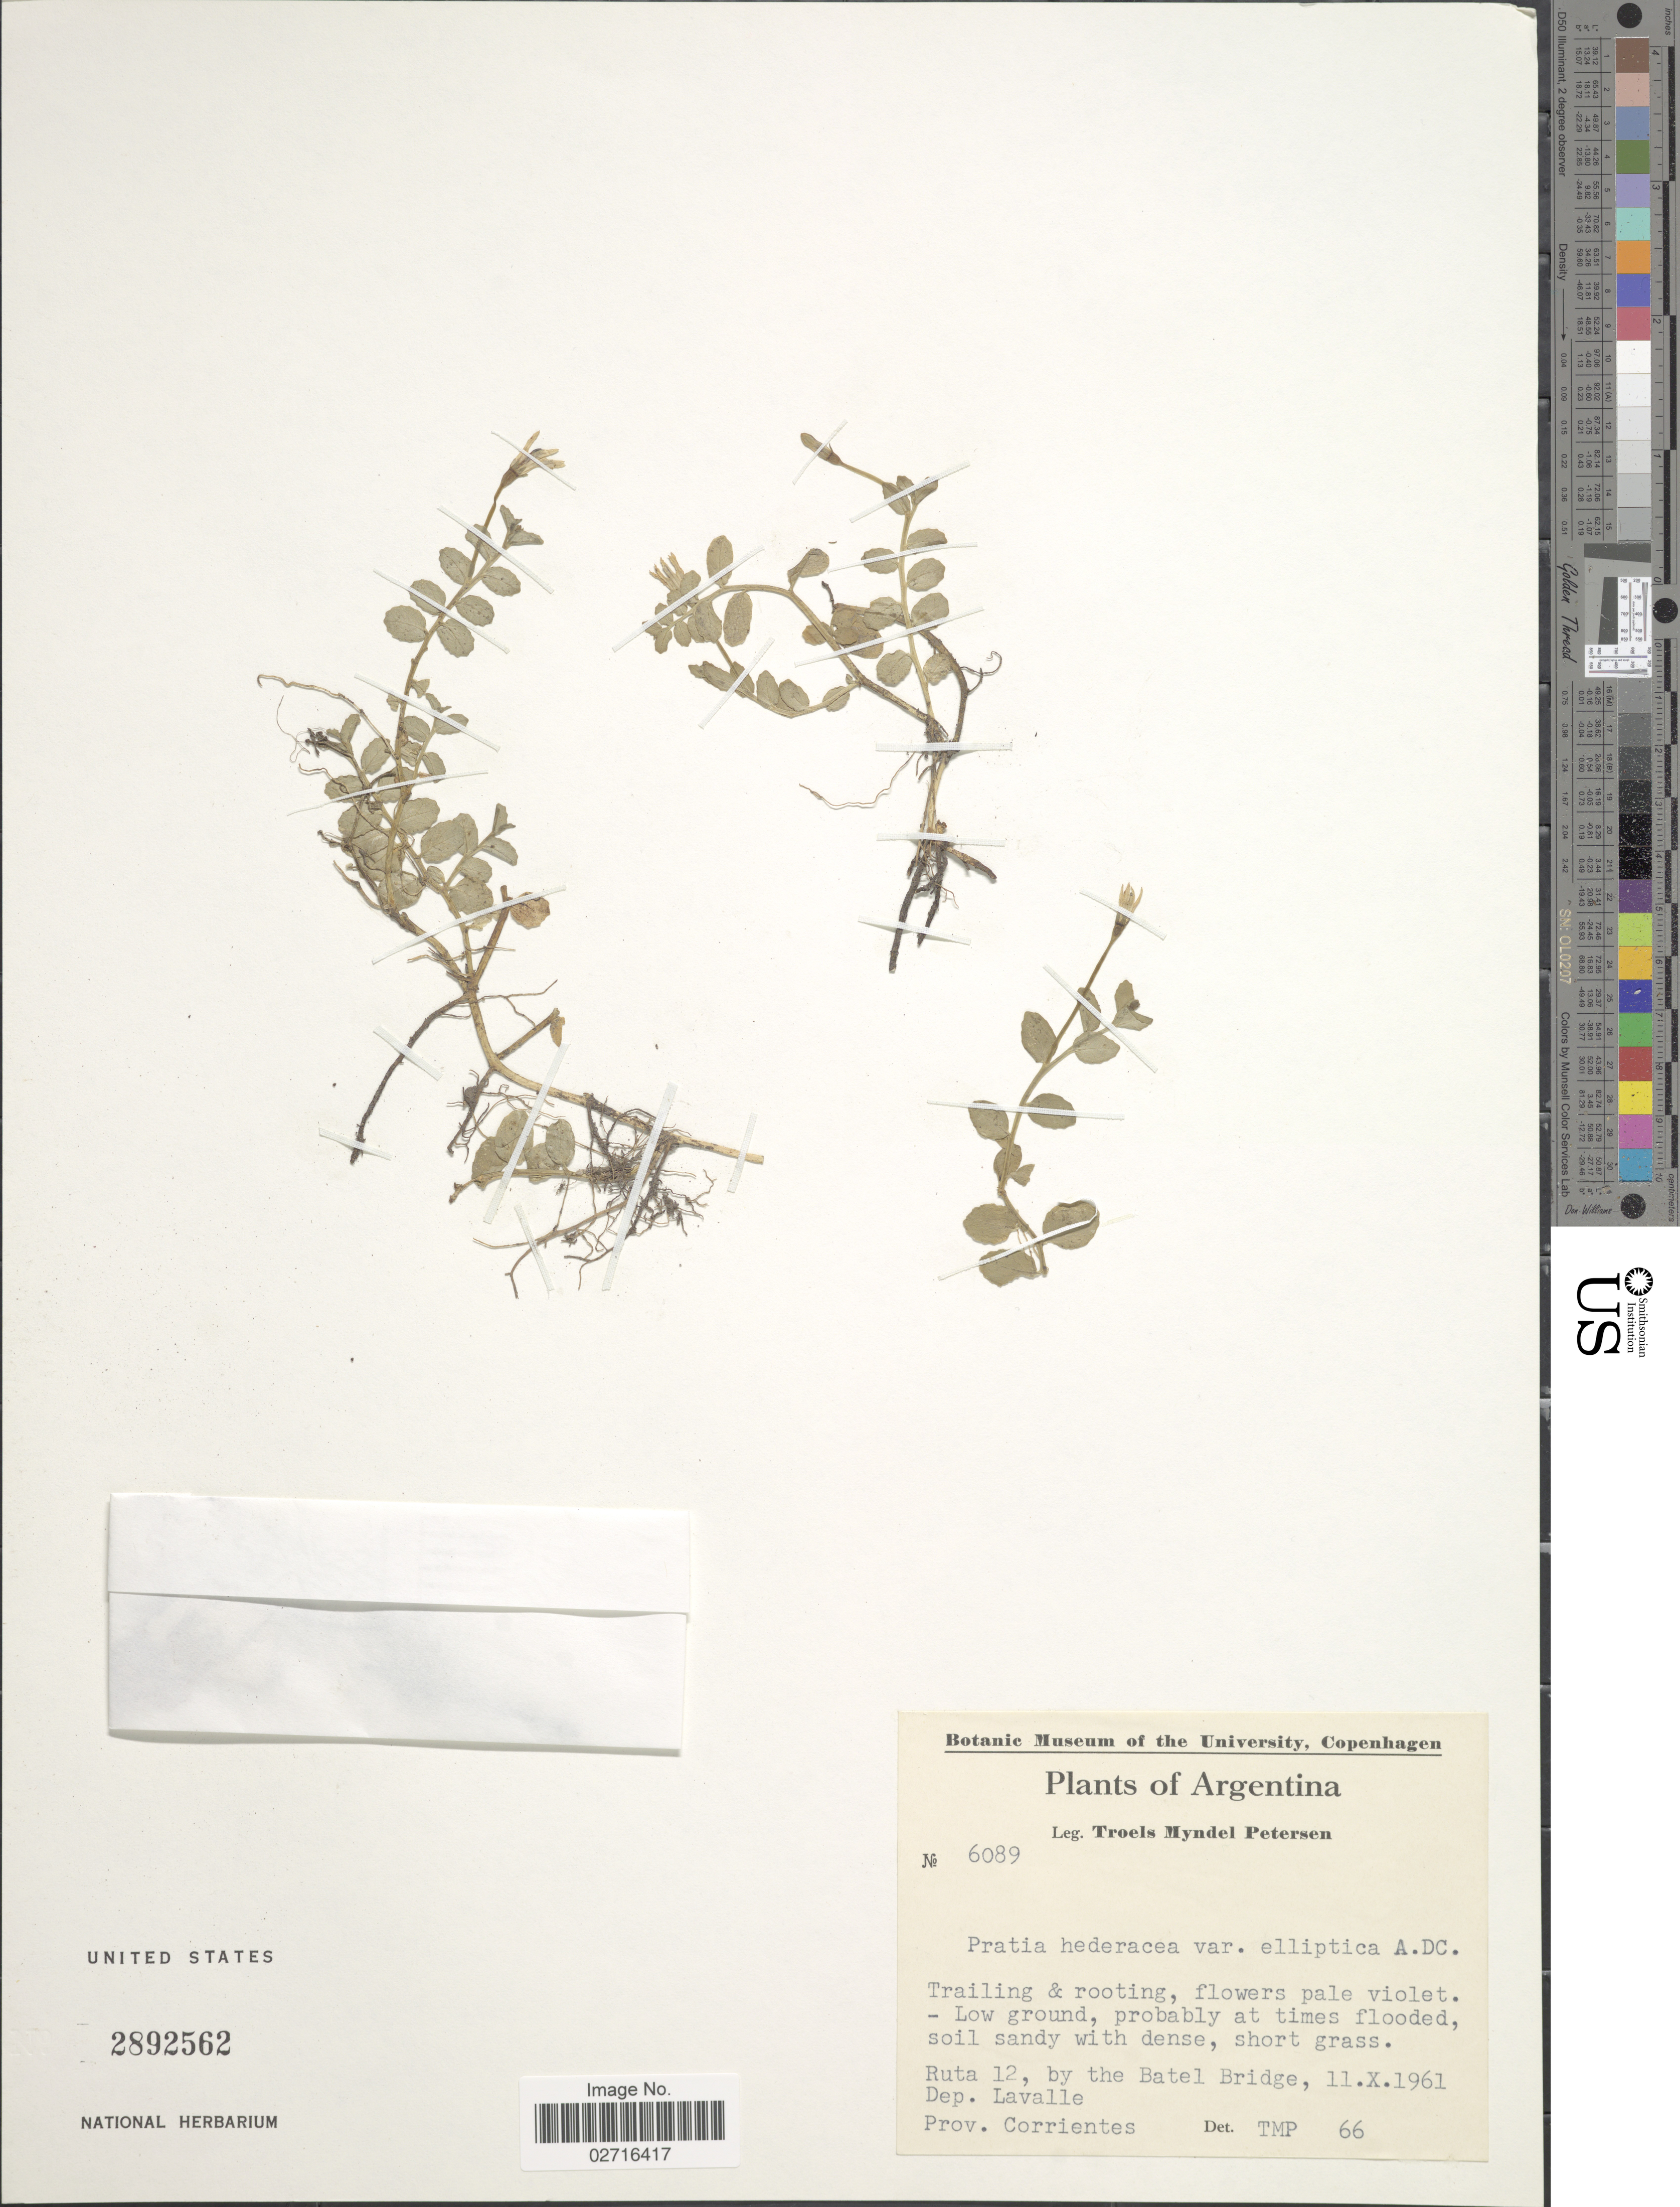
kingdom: Plantae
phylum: Tracheophyta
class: Magnoliopsida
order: Asterales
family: Campanulaceae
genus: Pratia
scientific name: Pratia hederacea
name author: (Cham.) G. Don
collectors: T. M. Petersen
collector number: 6089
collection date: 1961-10-11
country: Argentina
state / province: Corrientes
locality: Ruta 12, by the Batel Bridge, Dep. Lavelle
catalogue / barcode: US 2892562